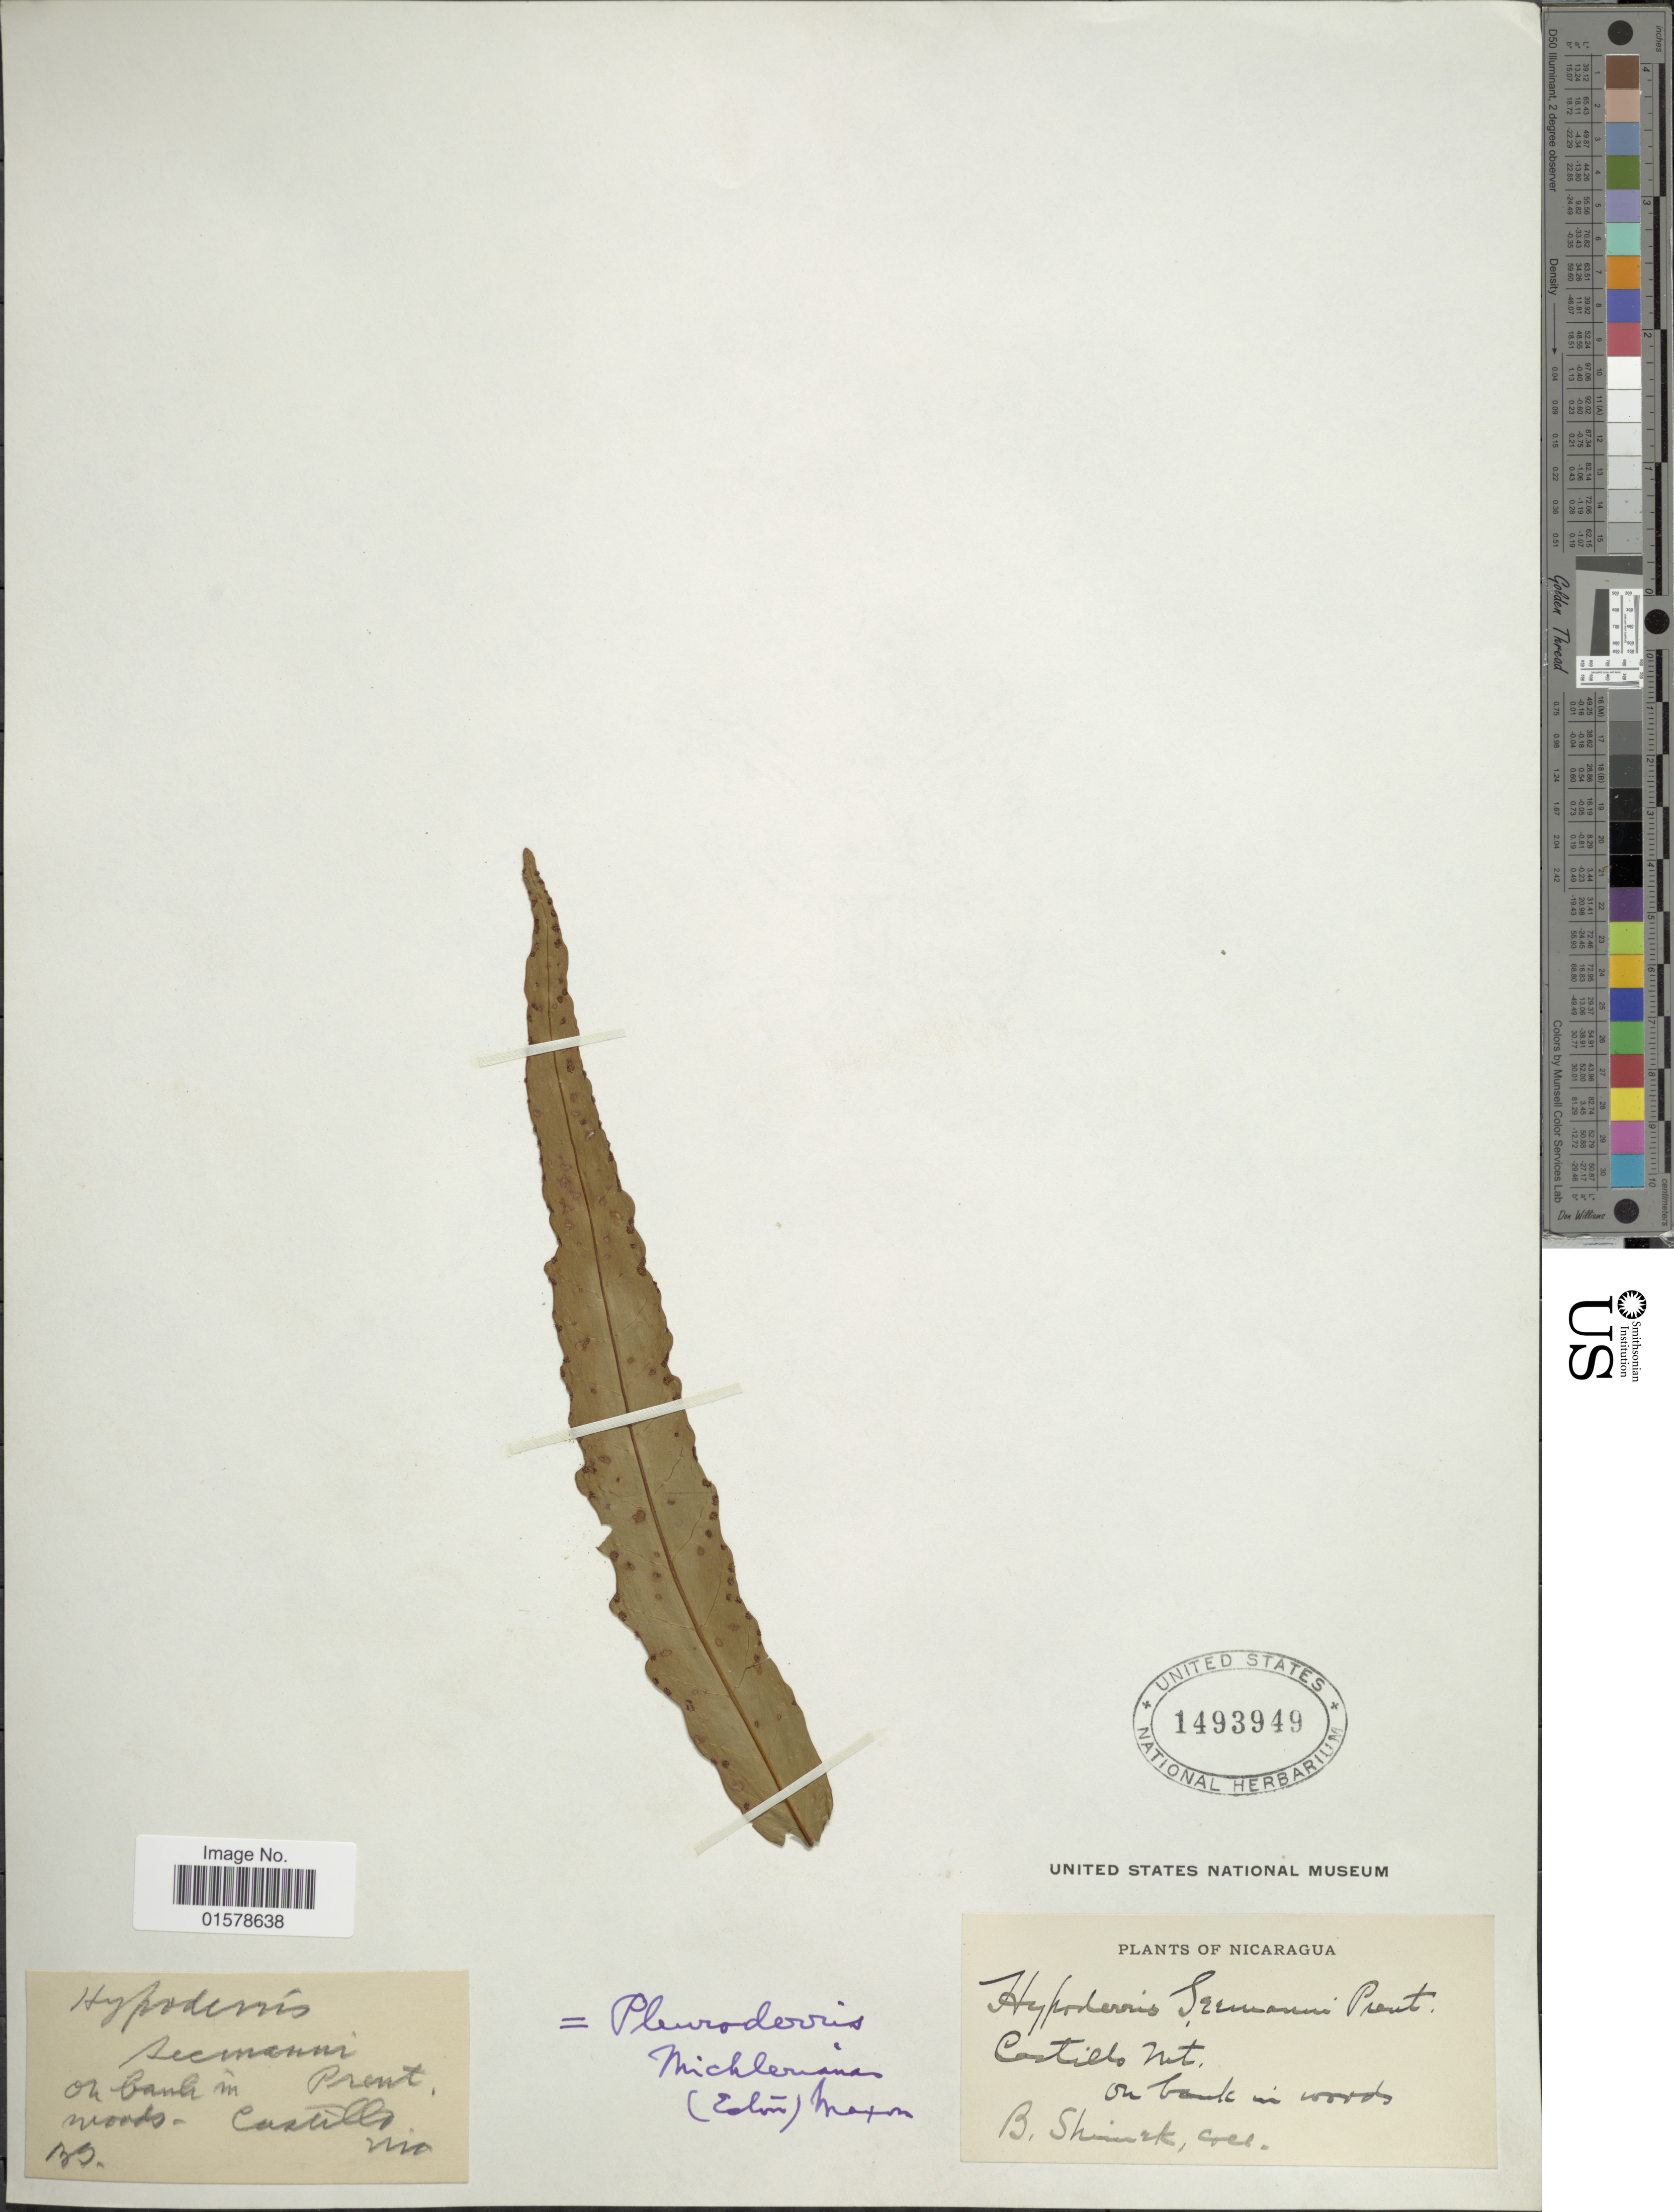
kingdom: Plantae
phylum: Tracheophyta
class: Polypodiopsida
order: Polypodiales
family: Tectariaceae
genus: Tectaria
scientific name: Tectaria x michleriana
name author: (D.C. Eaton) Lellinger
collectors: B. Shimek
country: Nicaragua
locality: Castillo hut on bank in woods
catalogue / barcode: US 1493949